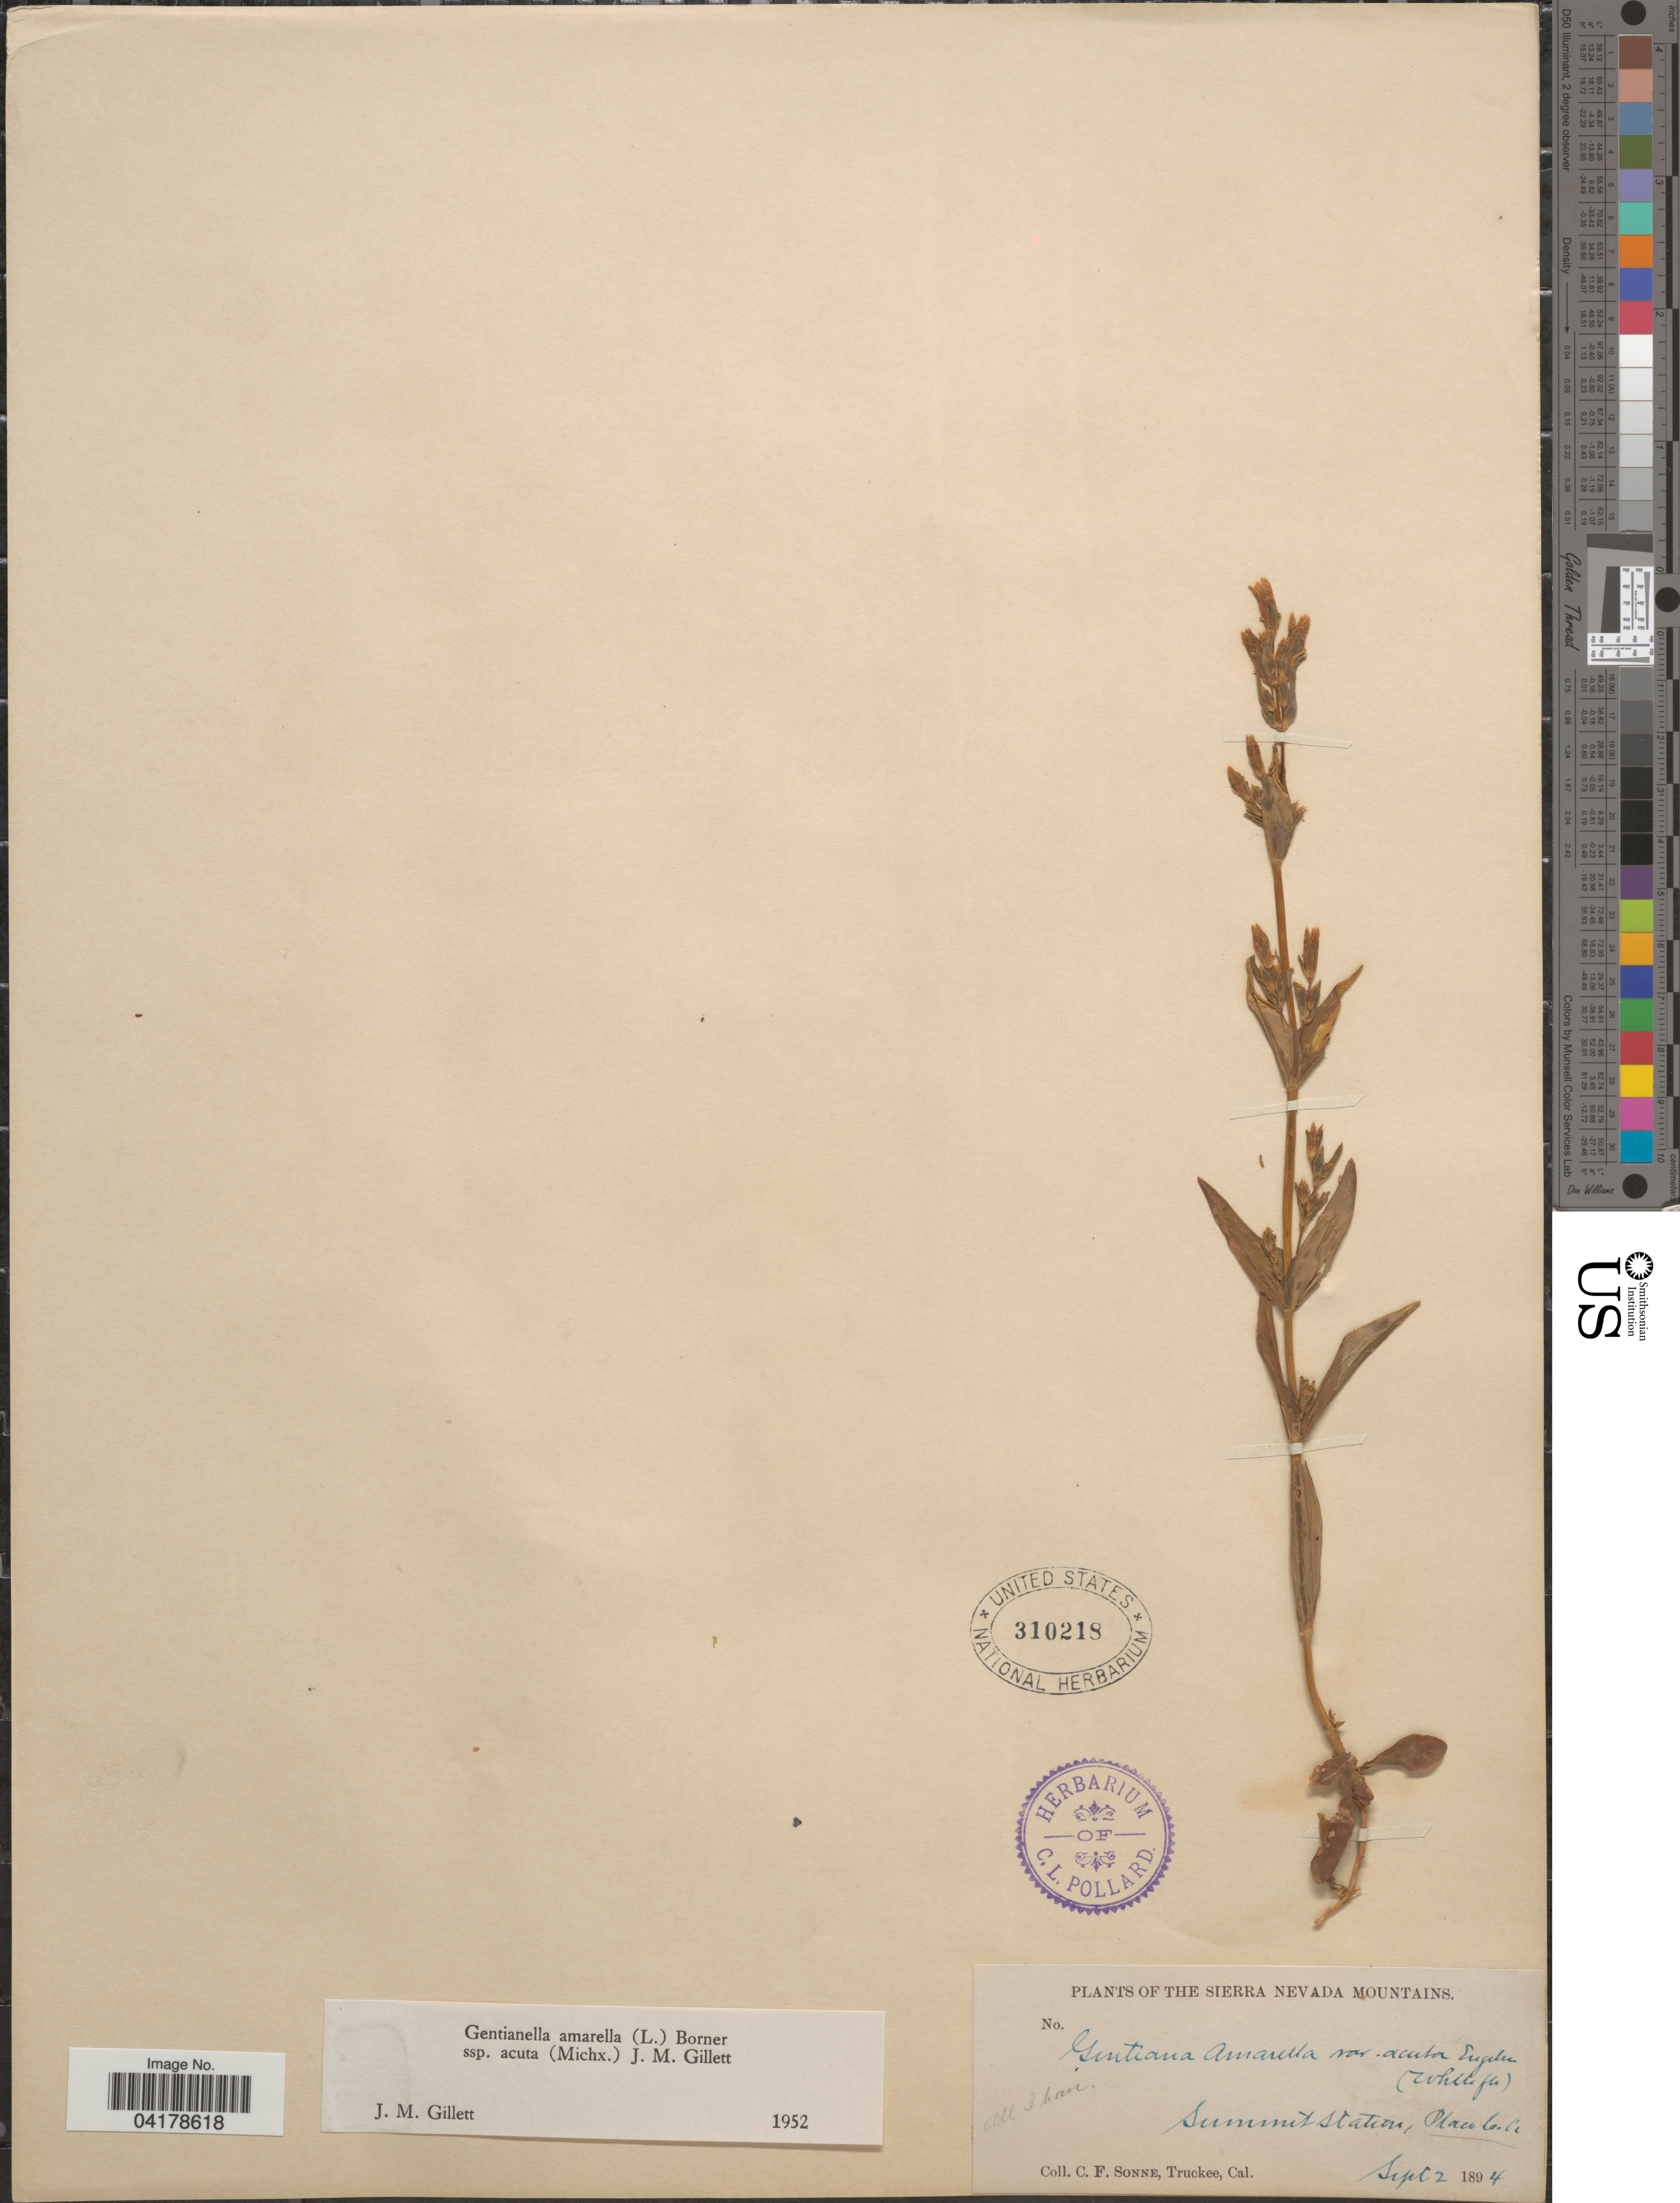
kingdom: Plantae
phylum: Tracheophyta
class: Magnoliopsida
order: Gentianales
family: Gentianaceae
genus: Gentianella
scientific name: Gentianella amarella subsp. acuta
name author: (Michx.) J.M. Gillett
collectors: C. Sonne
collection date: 1894-09-02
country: United States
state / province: California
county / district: Placer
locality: The Sierra Nevada Mountains. Summit Station, Placer Co.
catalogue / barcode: US 310218